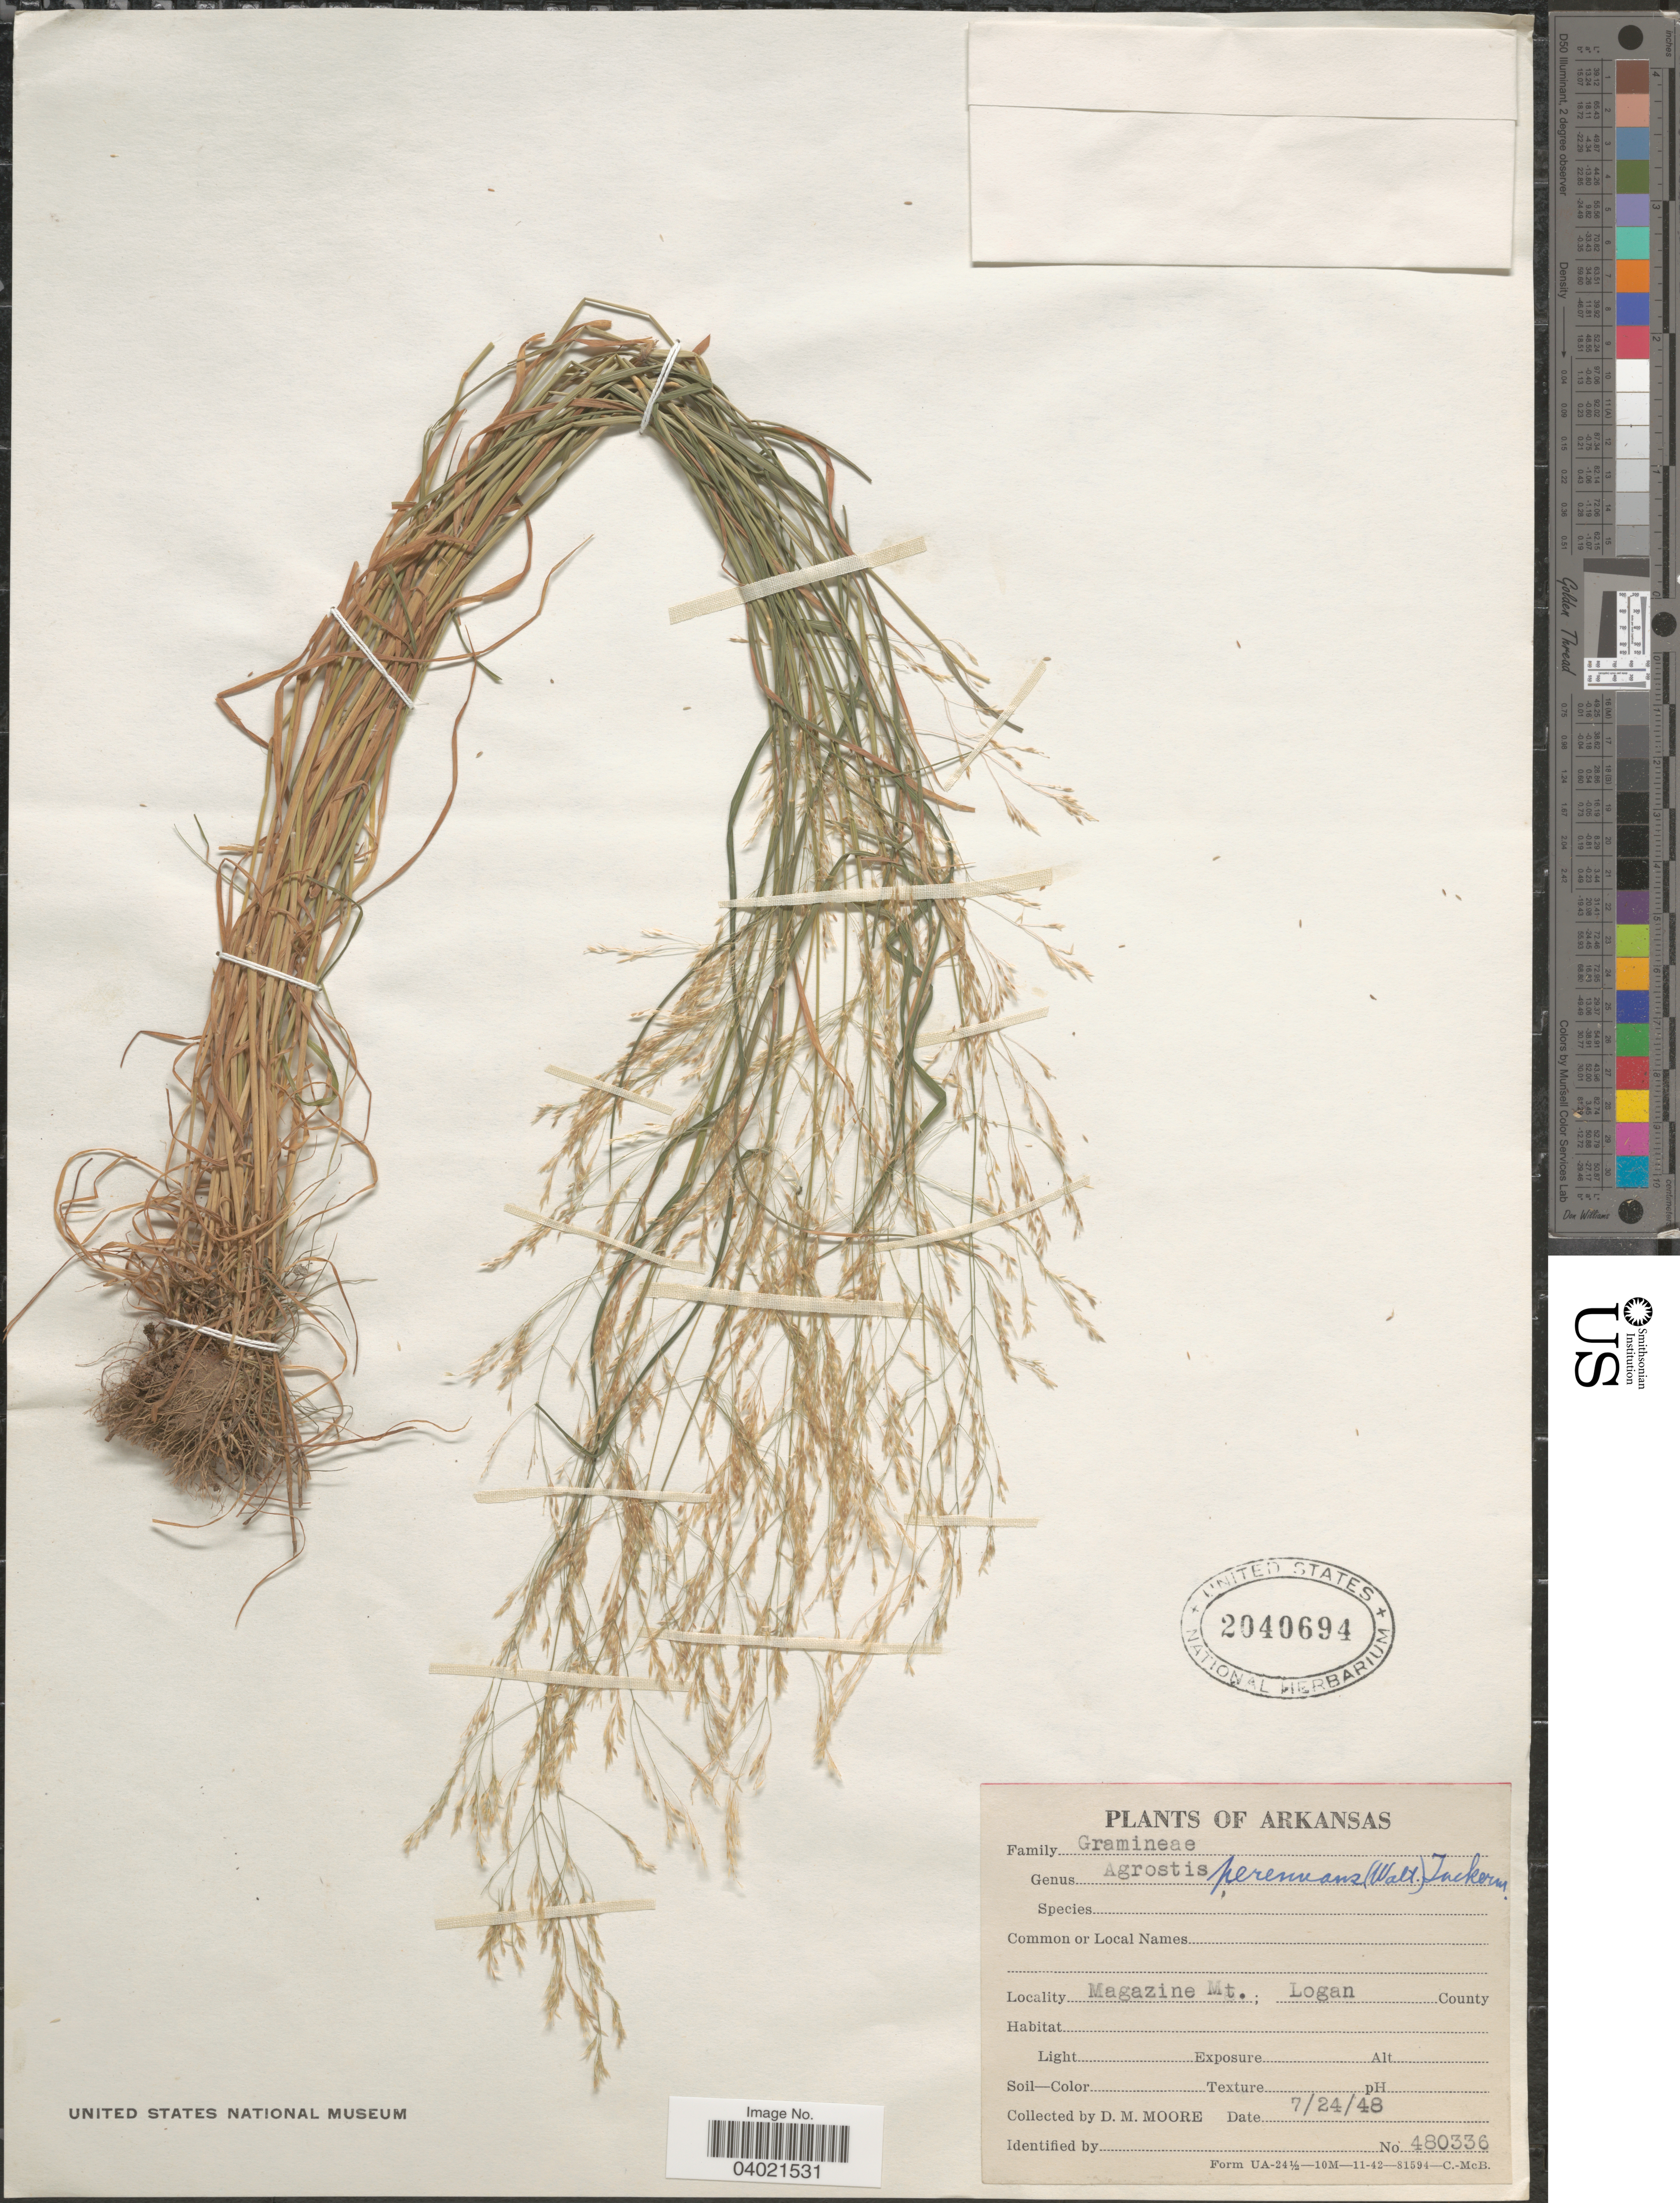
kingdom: Plantae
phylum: Tracheophyta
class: Liliopsida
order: Poales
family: Poaceae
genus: Agrostis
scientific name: Agrostis perennans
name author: (Walter) Tuck.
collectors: D. Moore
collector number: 480336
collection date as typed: Transcribed d/m/y: 24/7/48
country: United States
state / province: Arkansas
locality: Magazine Mt.; Logan County.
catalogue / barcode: US 2040694